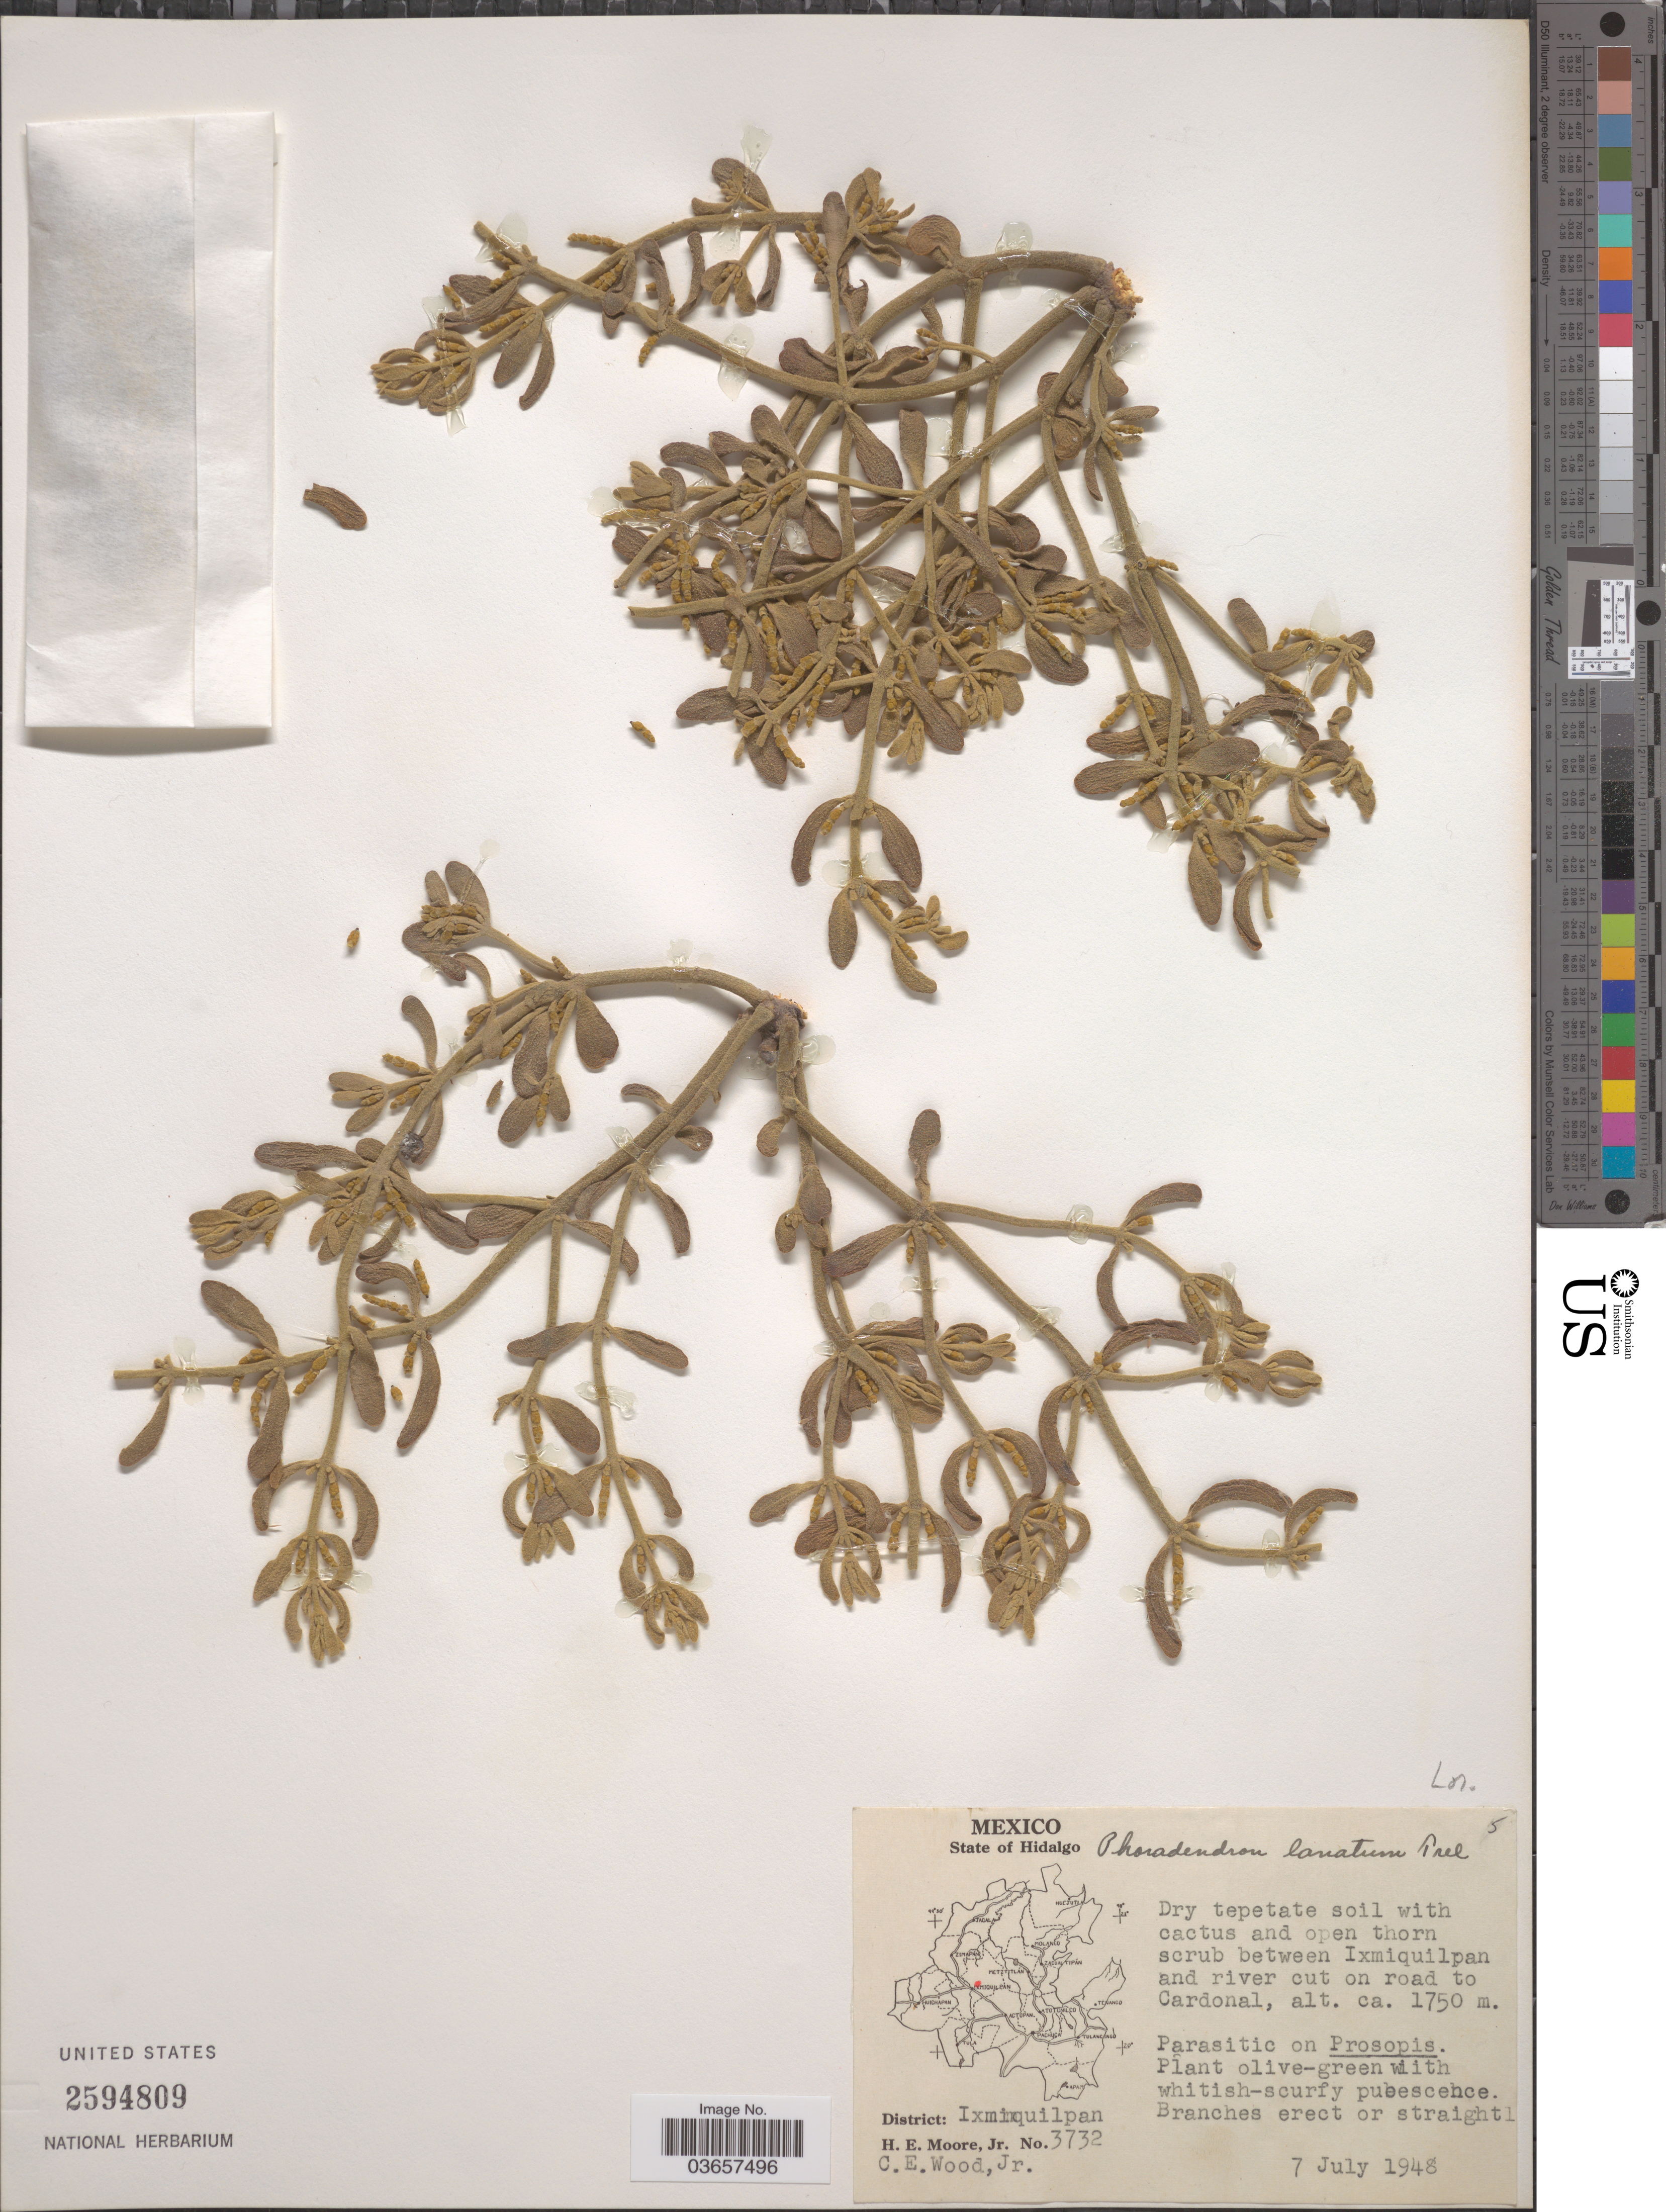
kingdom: Plantae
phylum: Tracheophyta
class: Magnoliopsida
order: Santalales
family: Viscaceae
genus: Phoradendron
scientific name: Phoradendron lanatum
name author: Trel.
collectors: H. Moore & C. Wood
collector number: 3732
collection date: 1948-07-07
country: Mexico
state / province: Hidalgo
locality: Between Ixmiquilpan and river cut on road to Cardonal. District: Ixmiquilpan.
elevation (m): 1750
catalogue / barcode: US 2594809